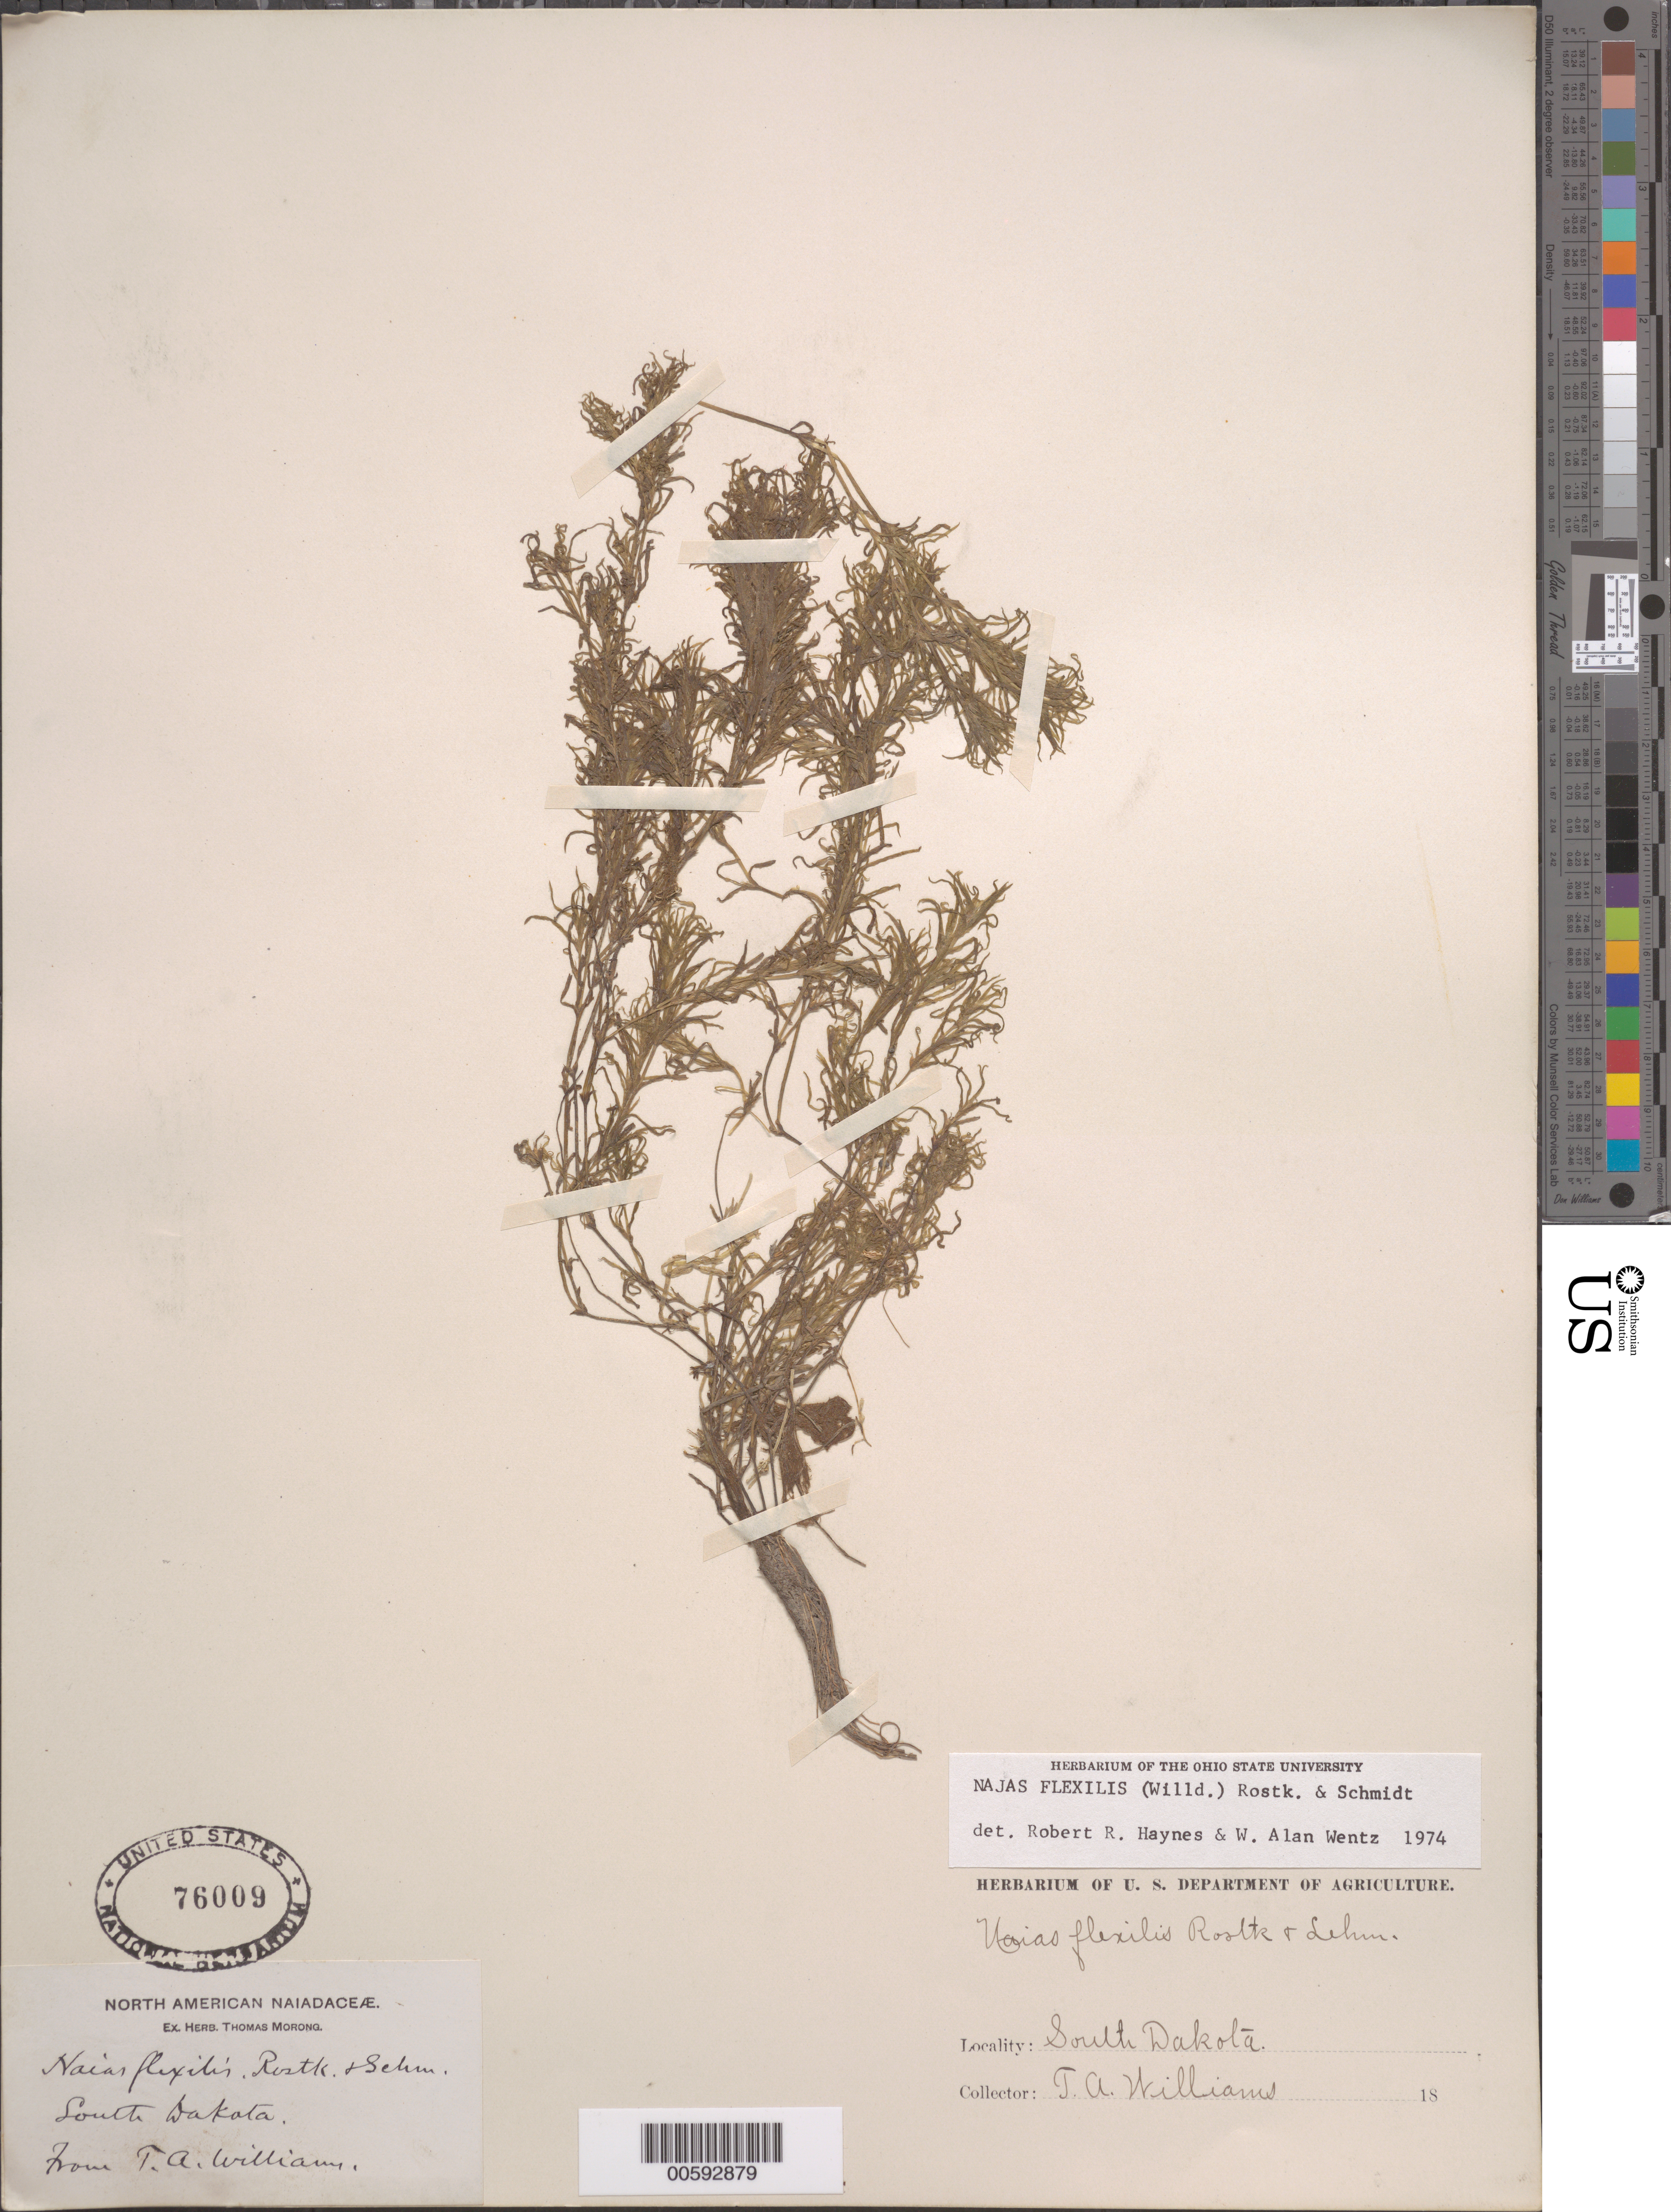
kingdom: Plantae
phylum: Tracheophyta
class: Liliopsida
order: Alismatales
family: Hydrocharitaceae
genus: Najas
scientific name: Najas flexilis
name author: (Willd.) Rostk. & Schmidt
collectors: T. A. Williams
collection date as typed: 18--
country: United States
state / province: South Dakota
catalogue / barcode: US 76009